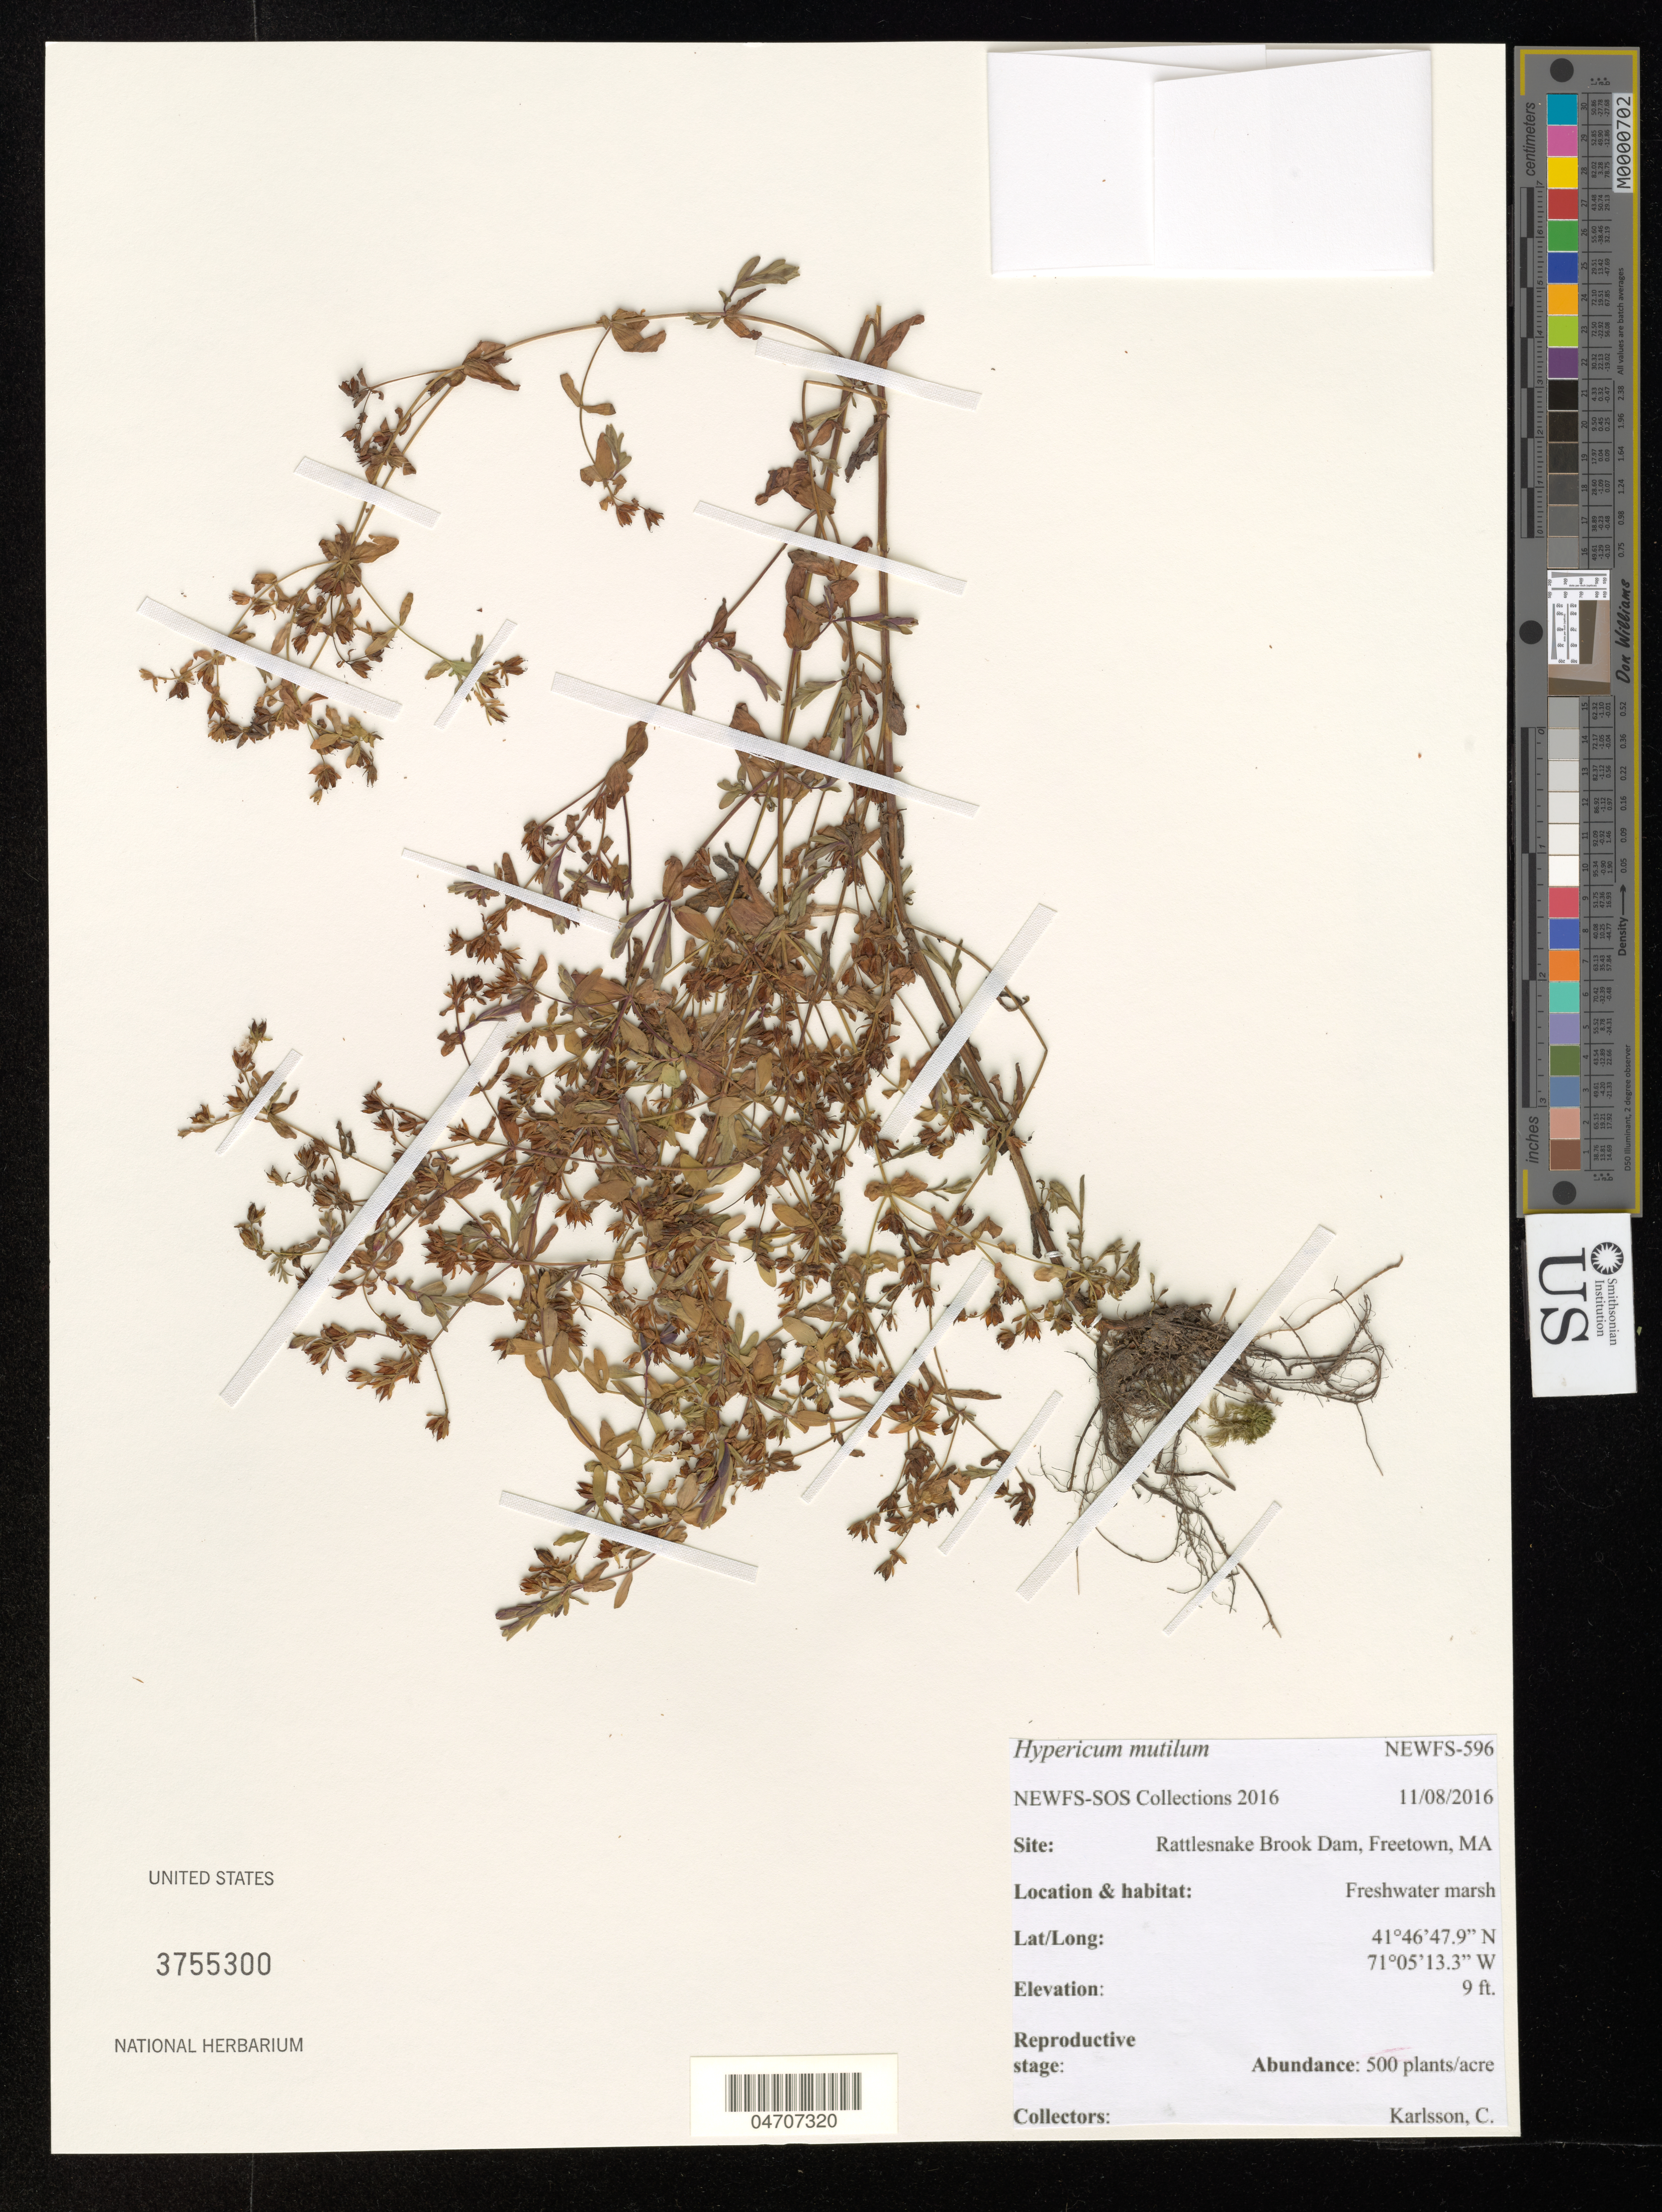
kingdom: Plantae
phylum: Tracheophyta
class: Magnoliopsida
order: Malpighiales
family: Hypericaceae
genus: Hypericum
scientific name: Hypericum mutilum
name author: L.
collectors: C. Karlsson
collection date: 2016-11-08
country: United States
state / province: Massachusetts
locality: Site: Rattlesnake Brook Dam, Freetown, MA.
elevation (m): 3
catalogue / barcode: US 3755300